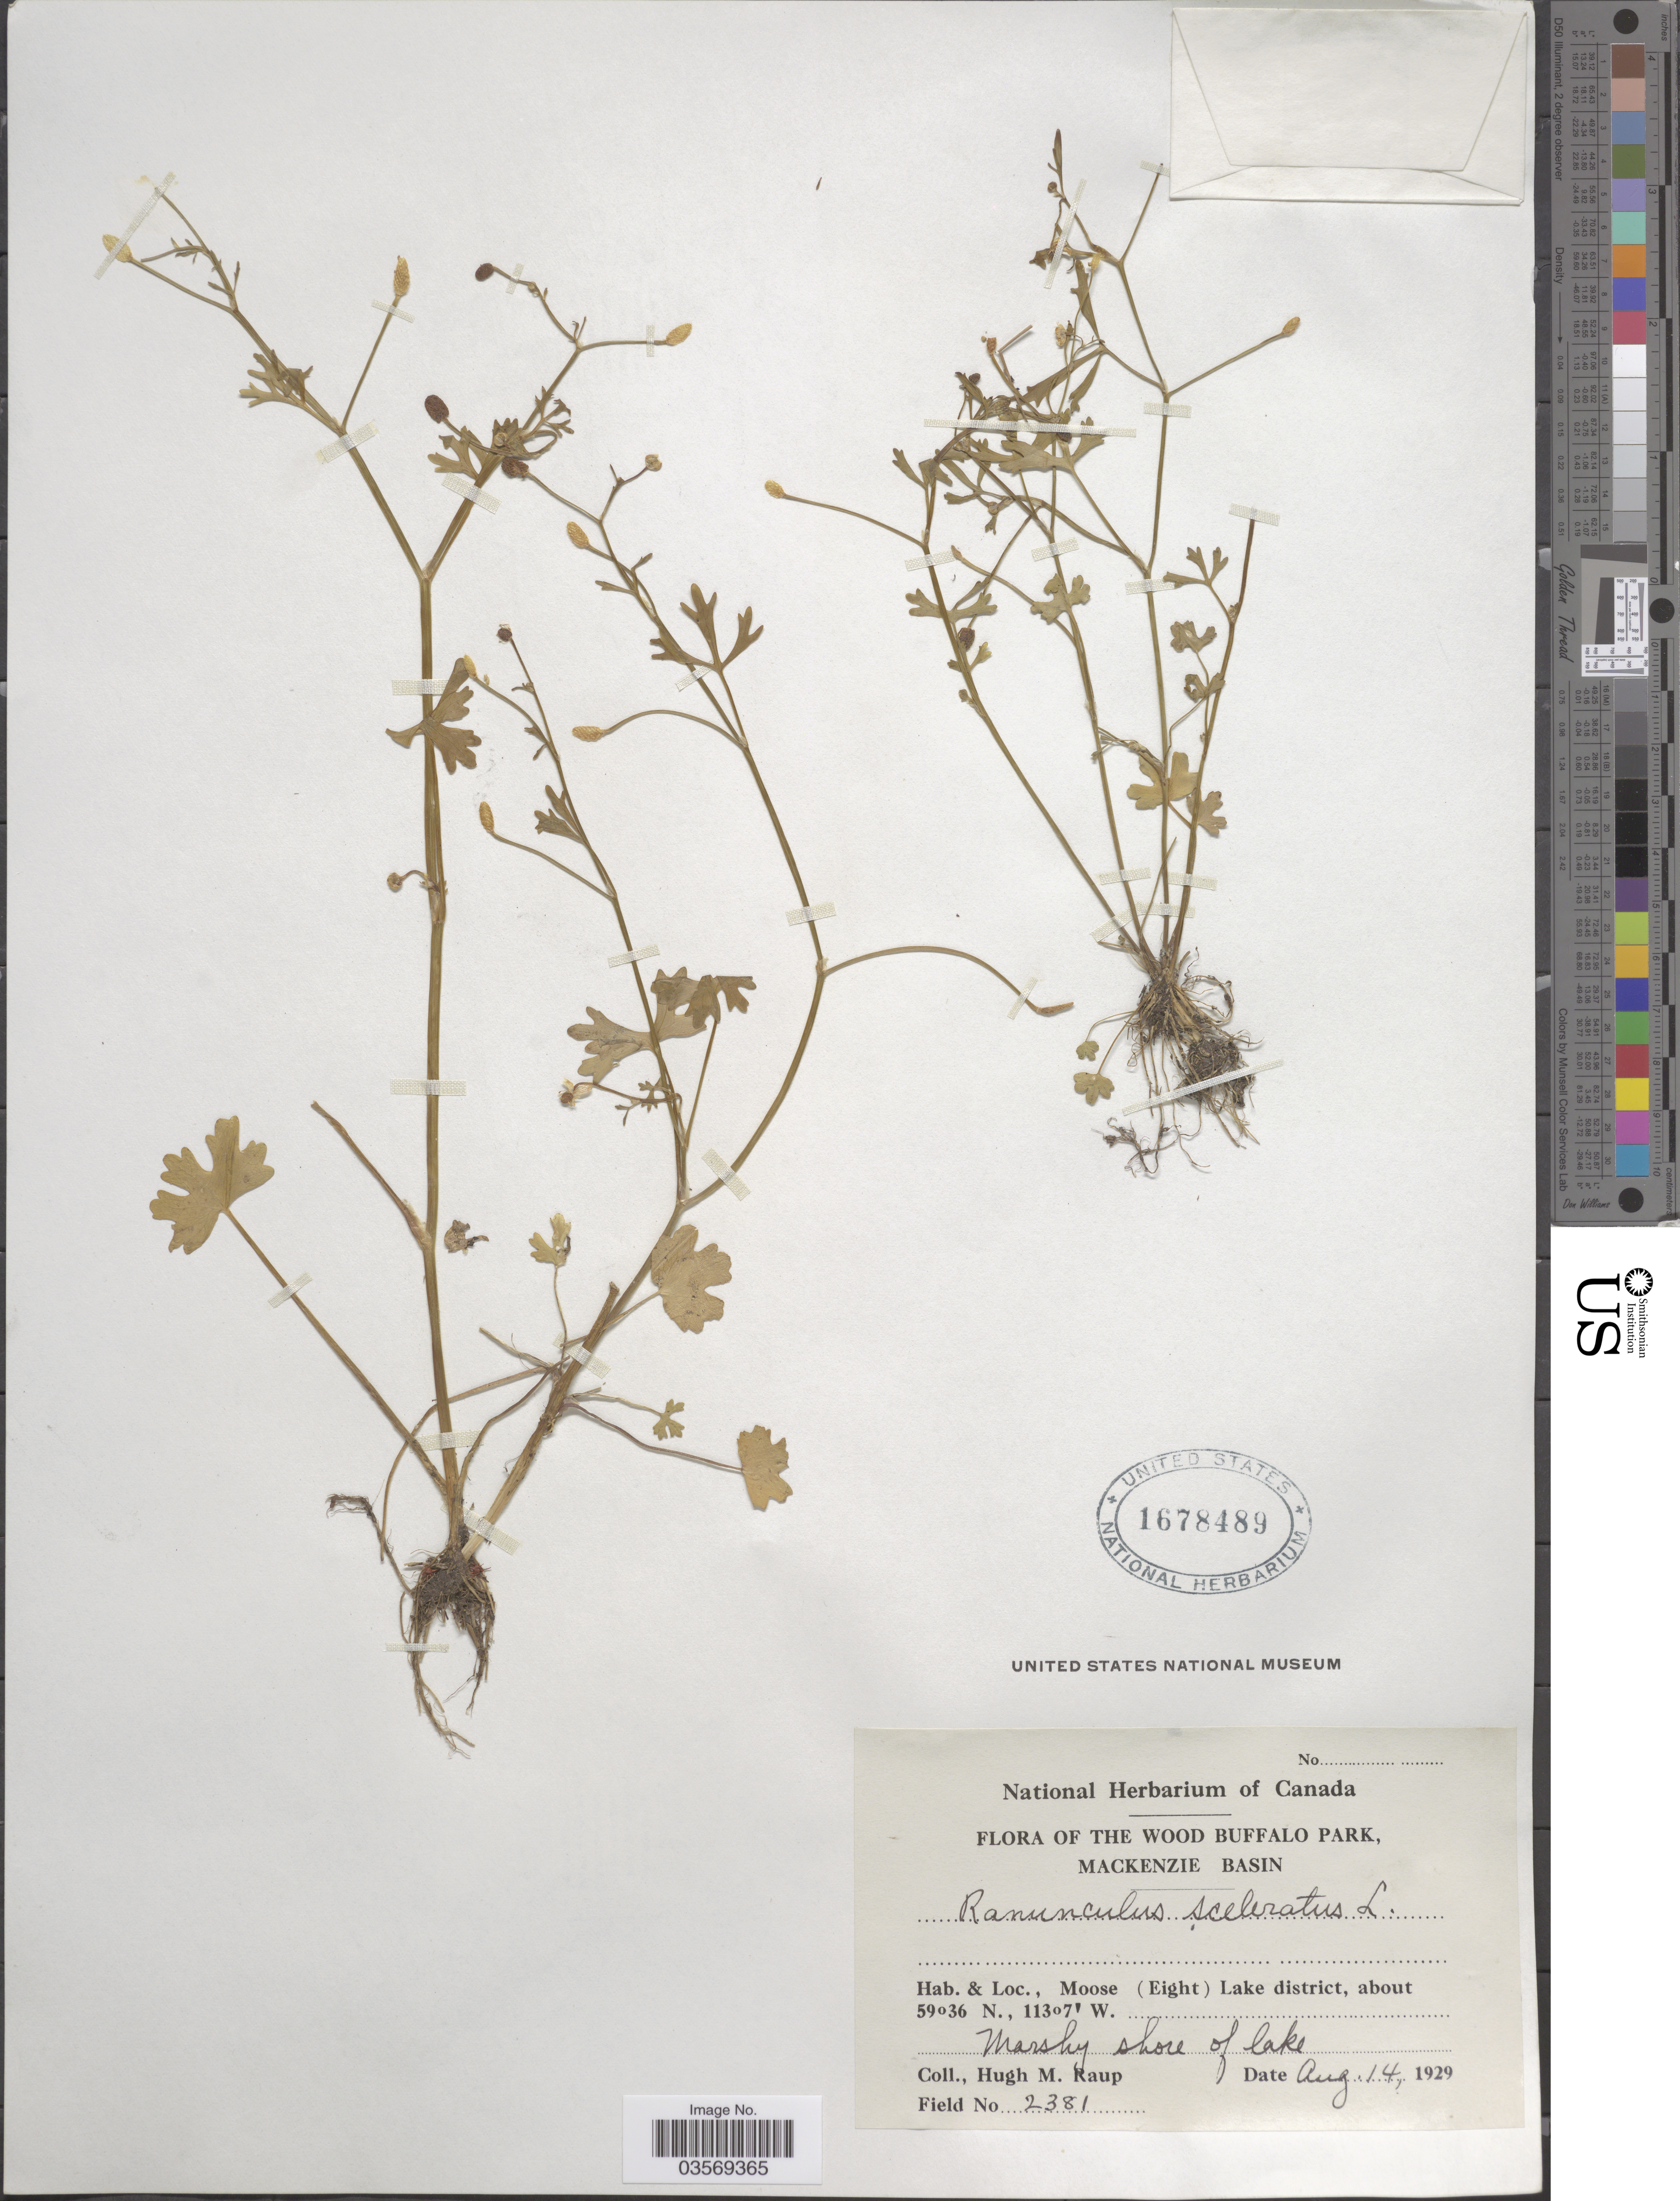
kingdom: Plantae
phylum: Tracheophyta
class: Magnoliopsida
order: Ranunculales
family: Ranunculaceae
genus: Ranunculus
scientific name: Ranunculus sceleratus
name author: L.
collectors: H. Raup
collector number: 2381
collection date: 1929-08-14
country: Canada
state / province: Alberta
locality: The Wood Buffalo Park. Mackenzie Basin. Moose (Eight) Lake district. Marshy shore of lake.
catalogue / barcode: US 1678489